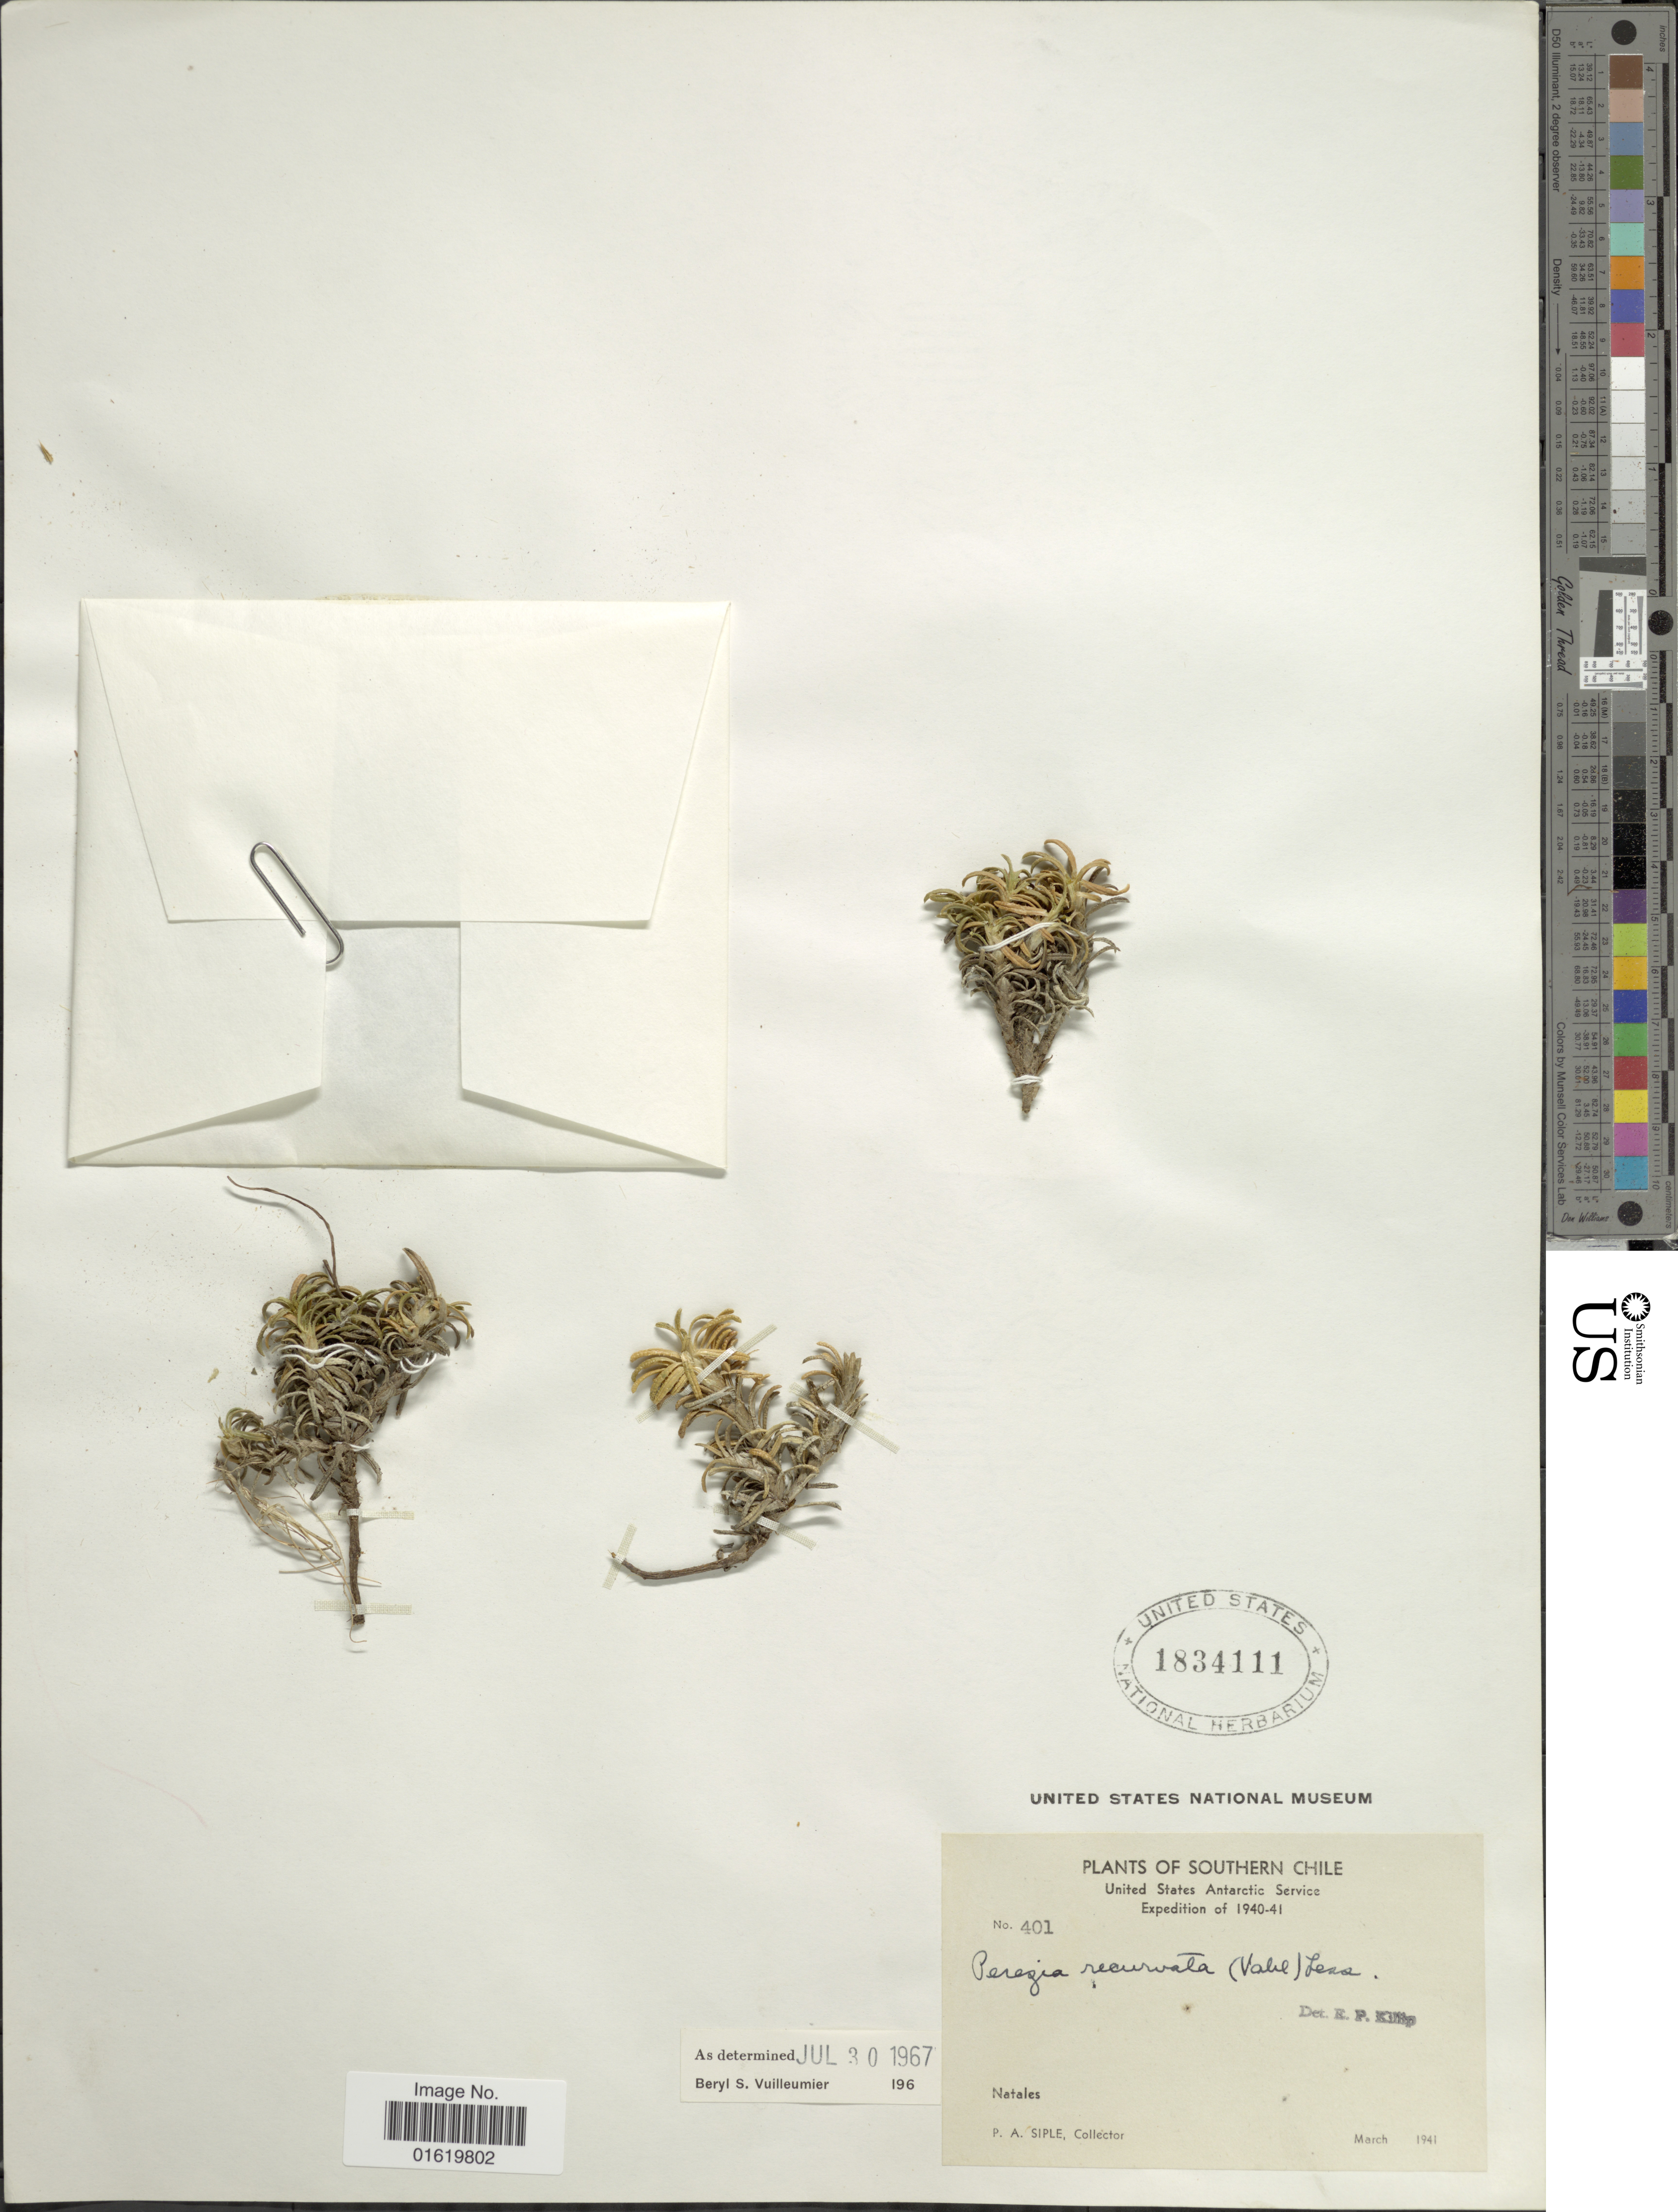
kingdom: Plantae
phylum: Tracheophyta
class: Magnoliopsida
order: Asterales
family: Asteraceae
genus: Perezia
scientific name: Perezia recurvata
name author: Less.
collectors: P. Siple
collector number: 401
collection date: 1941-03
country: Chile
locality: Southern Chile. Natales.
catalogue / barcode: US 1834111